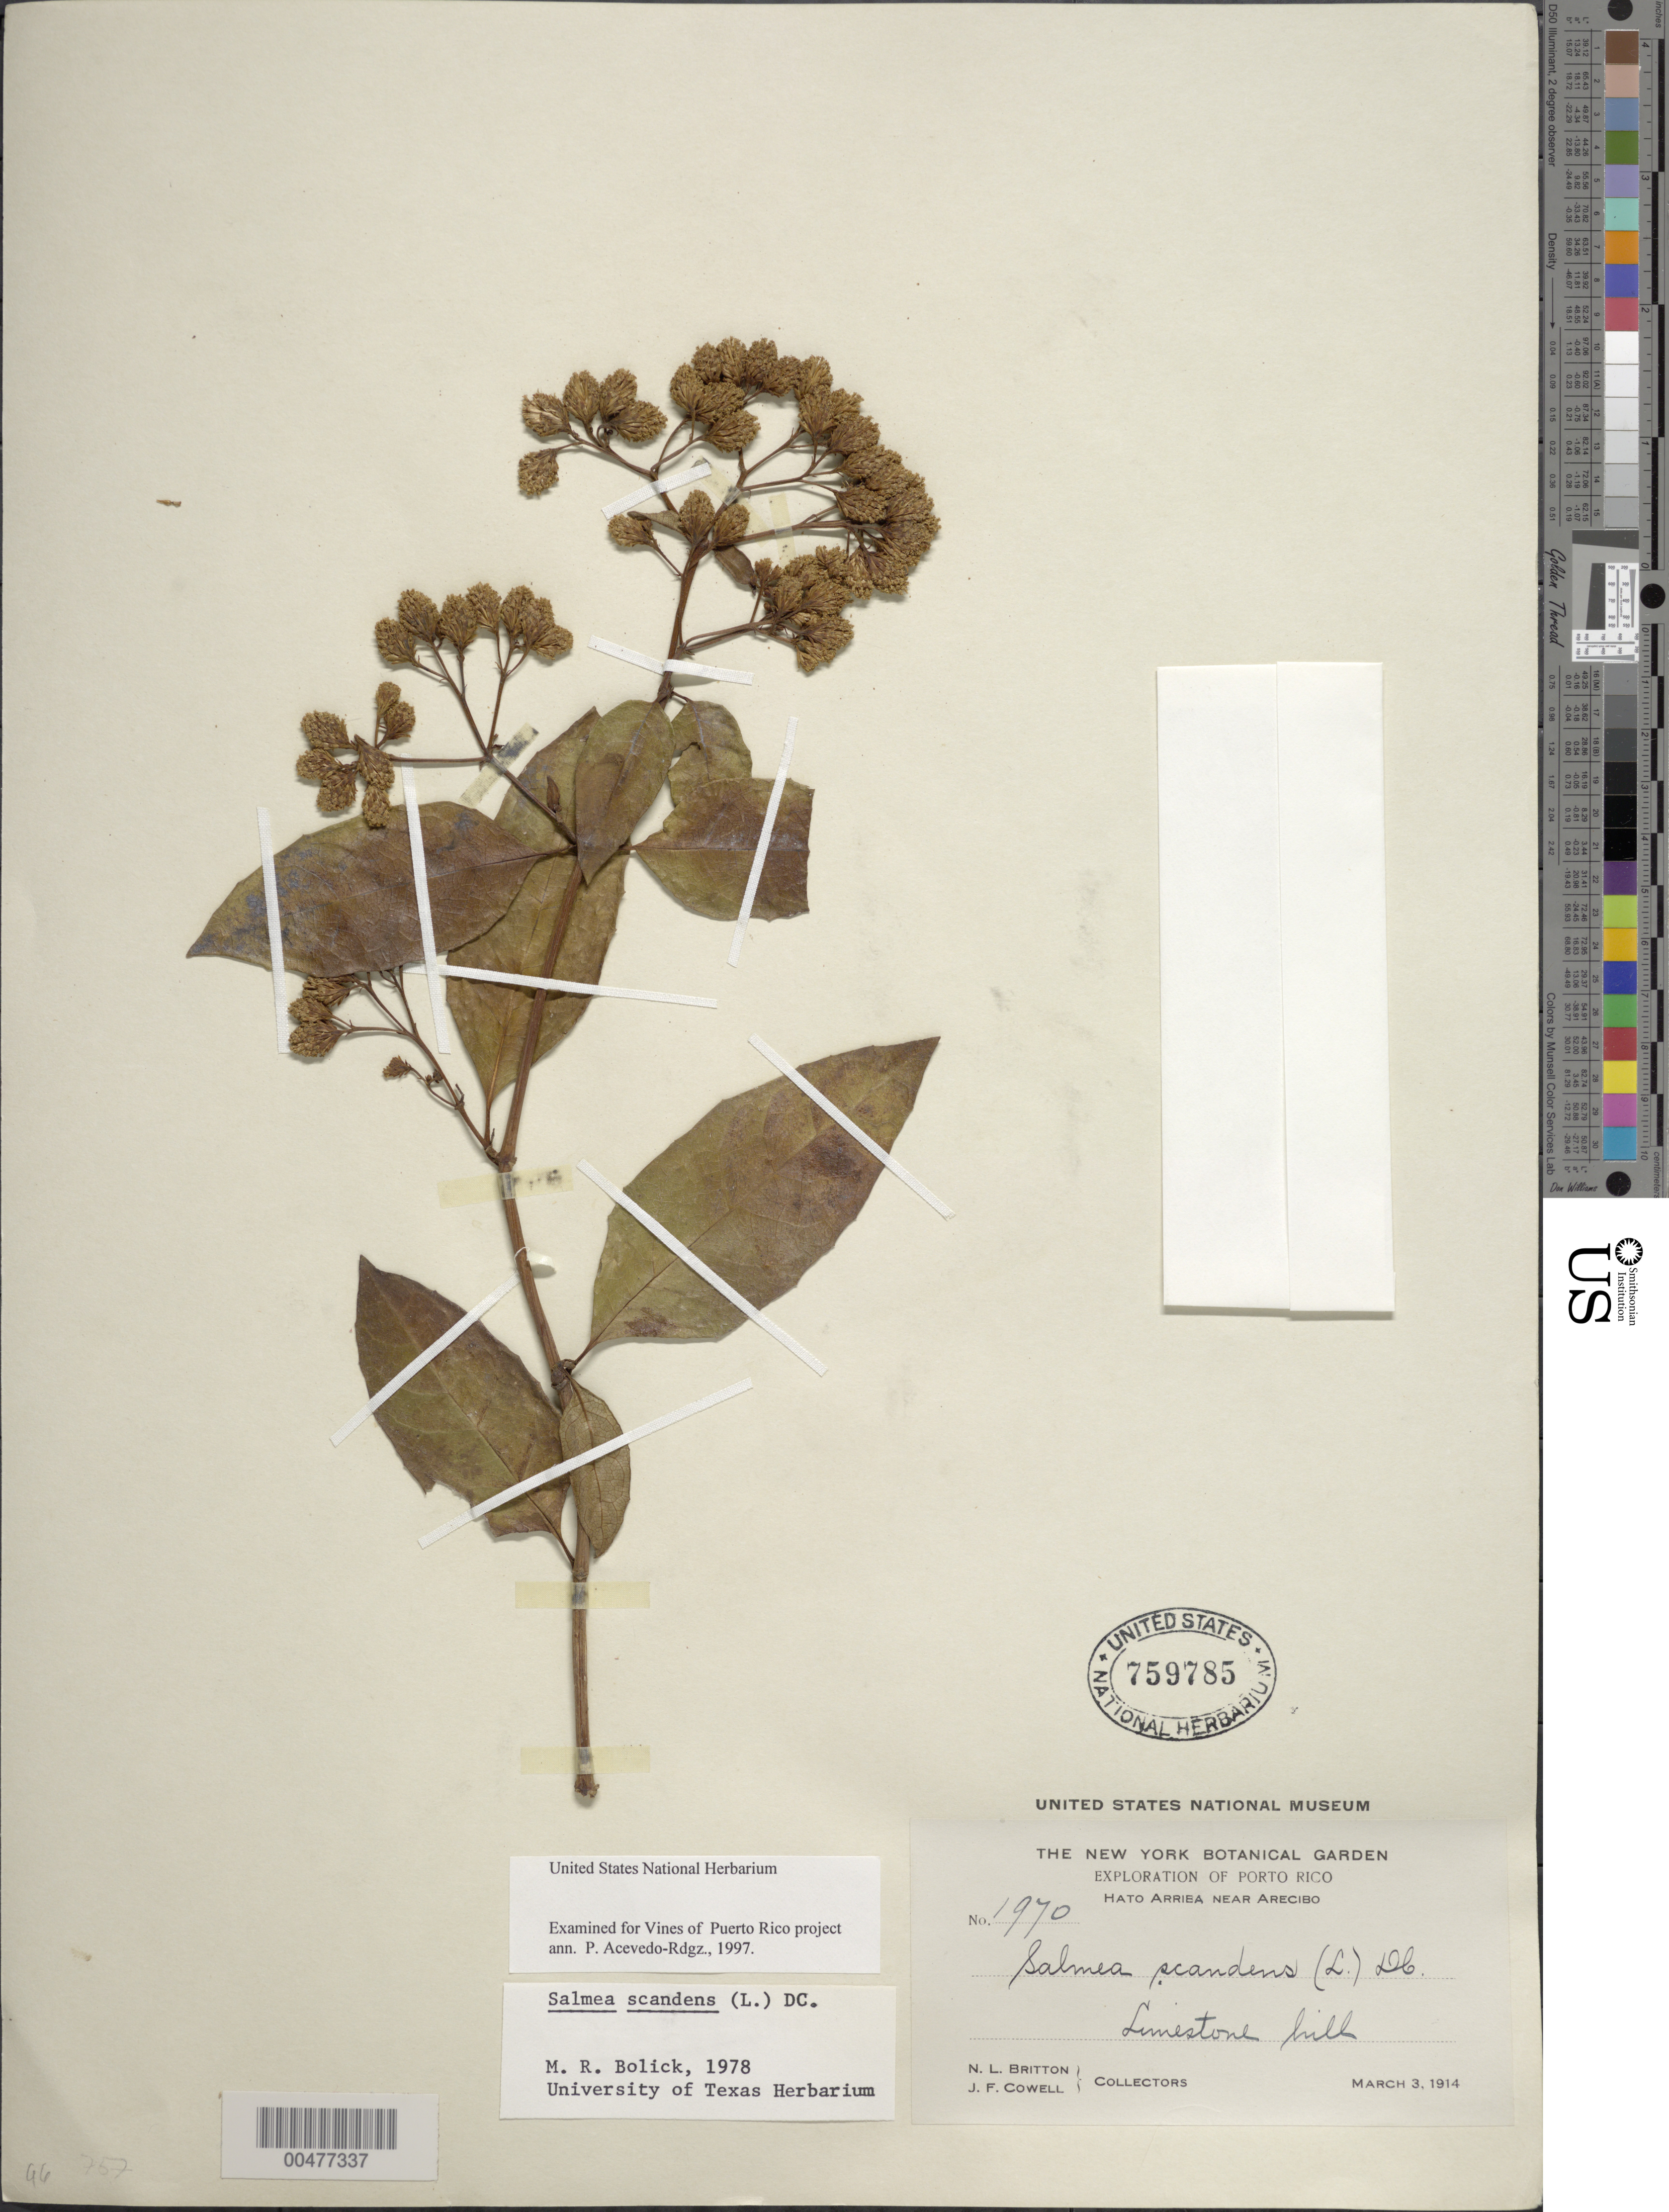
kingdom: Plantae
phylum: Tracheophyta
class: Magnoliopsida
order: Asterales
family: Asteraceae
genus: Salmea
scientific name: Salmea scandens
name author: (L.) DC.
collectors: N. Britton & J. F. Cowell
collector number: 1970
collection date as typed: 03 Mar 1914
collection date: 1914-03-03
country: Puerto Rico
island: Greater Antilles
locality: Hato Arriba near Arecibo. Limestone hill.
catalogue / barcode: US 759785